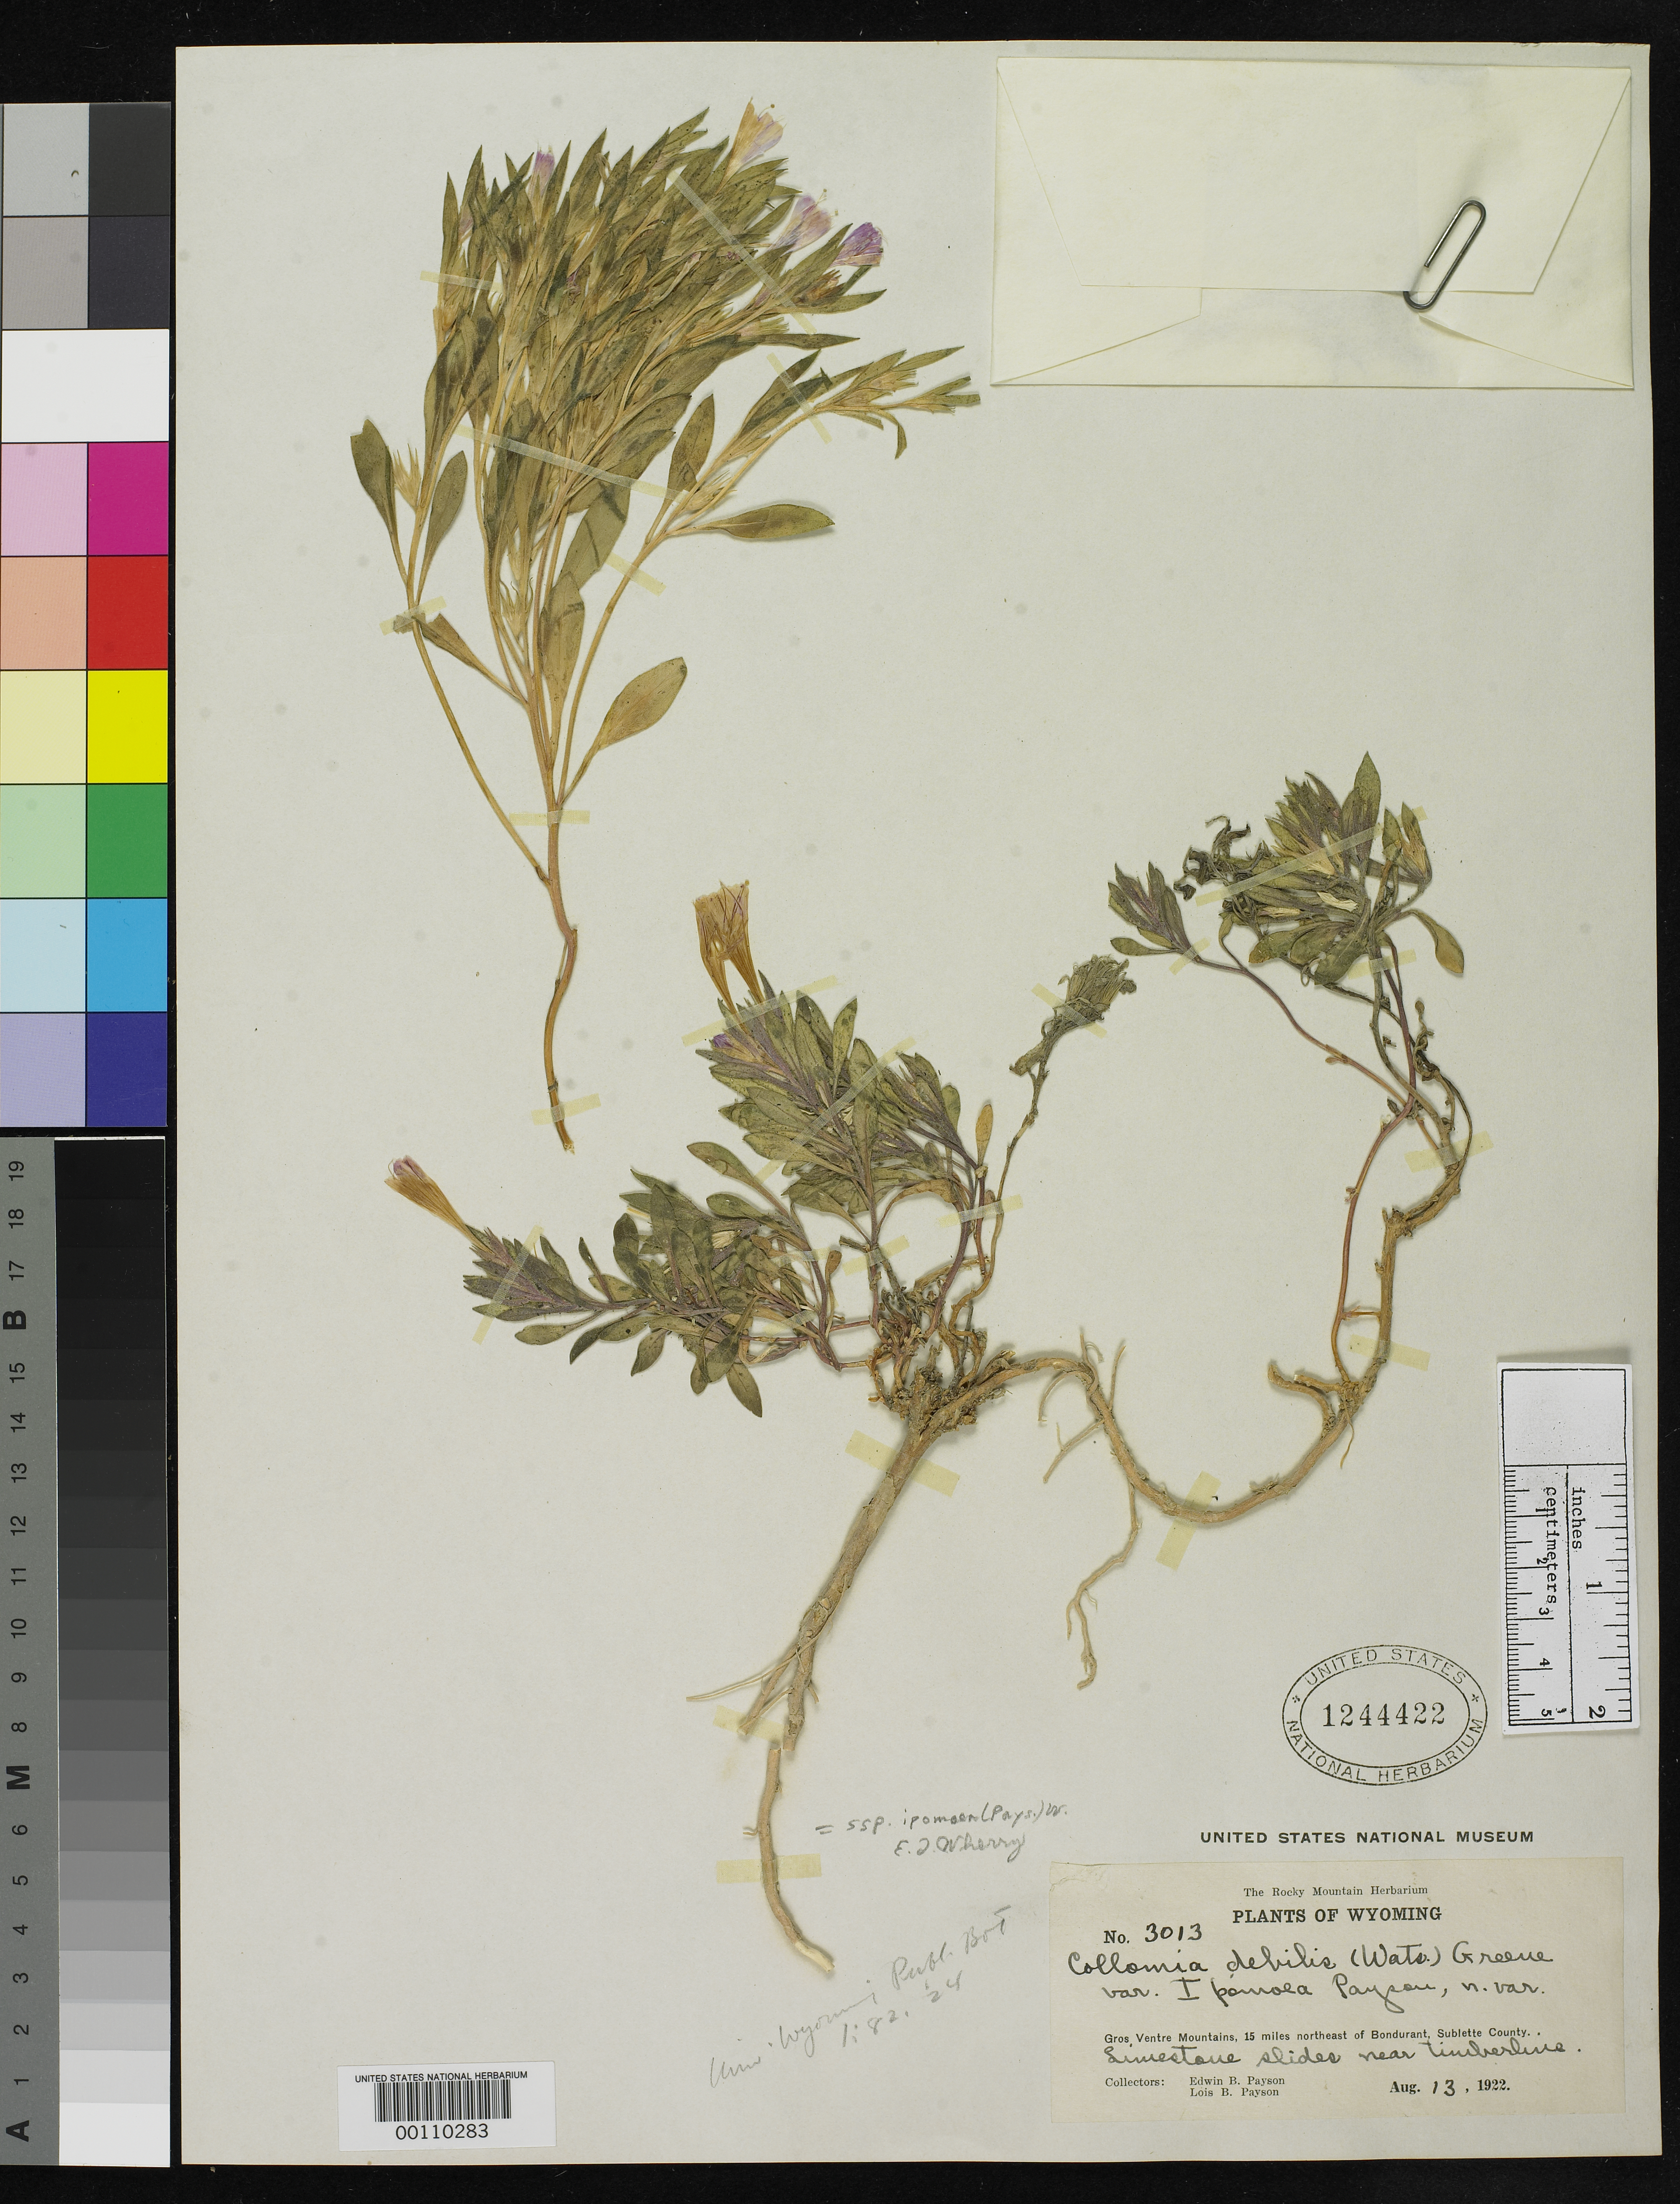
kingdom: Plantae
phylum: Tracheophyta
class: Magnoliopsida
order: Ericales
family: Polemoniaceae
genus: Collomia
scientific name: Collomia debilis var. ipomoea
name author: Payson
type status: Type Fragment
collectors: E. B. Payson & L. Payson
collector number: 3013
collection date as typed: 13 Aug 1922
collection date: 1922-08-13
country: United States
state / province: Wyoming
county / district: Sublette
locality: Gros Ventre Mtns.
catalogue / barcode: US 1244422